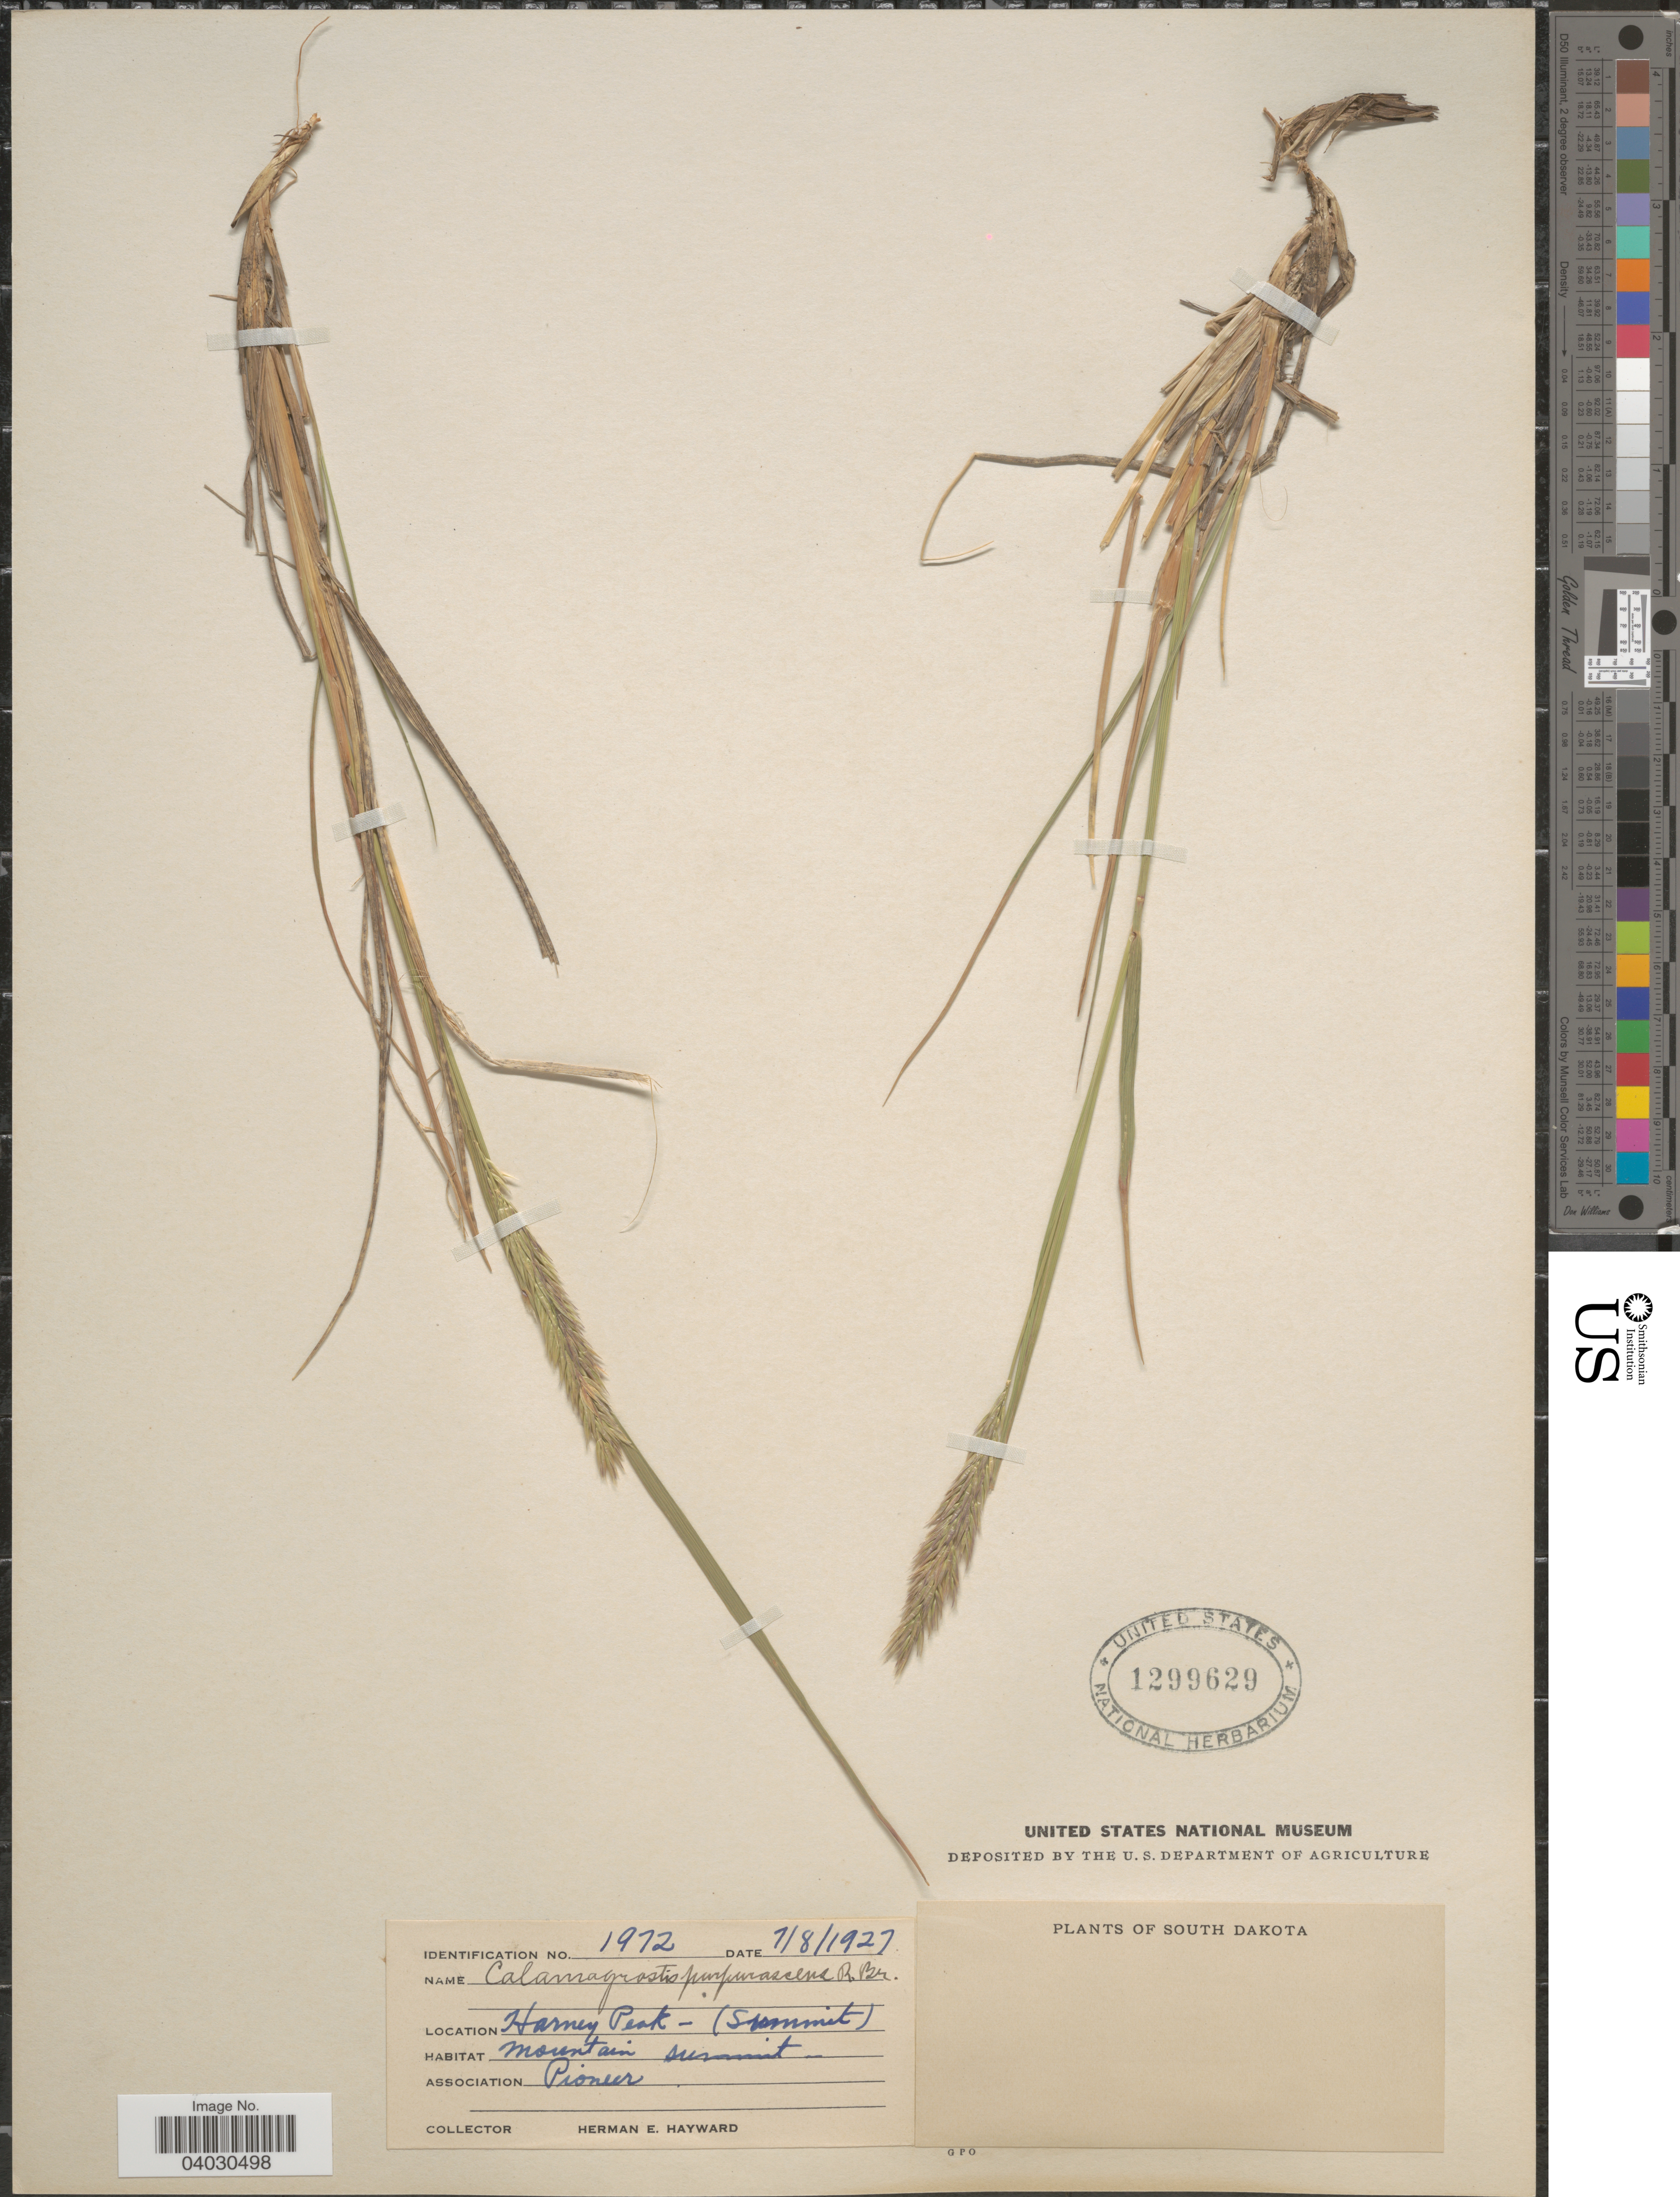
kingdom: Plantae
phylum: Tracheophyta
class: Liliopsida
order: Poales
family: Poaceae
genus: Calamagrostis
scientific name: Calamagrostis purpurascens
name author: R. Br.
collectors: H. Hayward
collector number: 1972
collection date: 1927-07-08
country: United States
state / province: South Dakota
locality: Harney Peak - (Summit).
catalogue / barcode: US 1299629